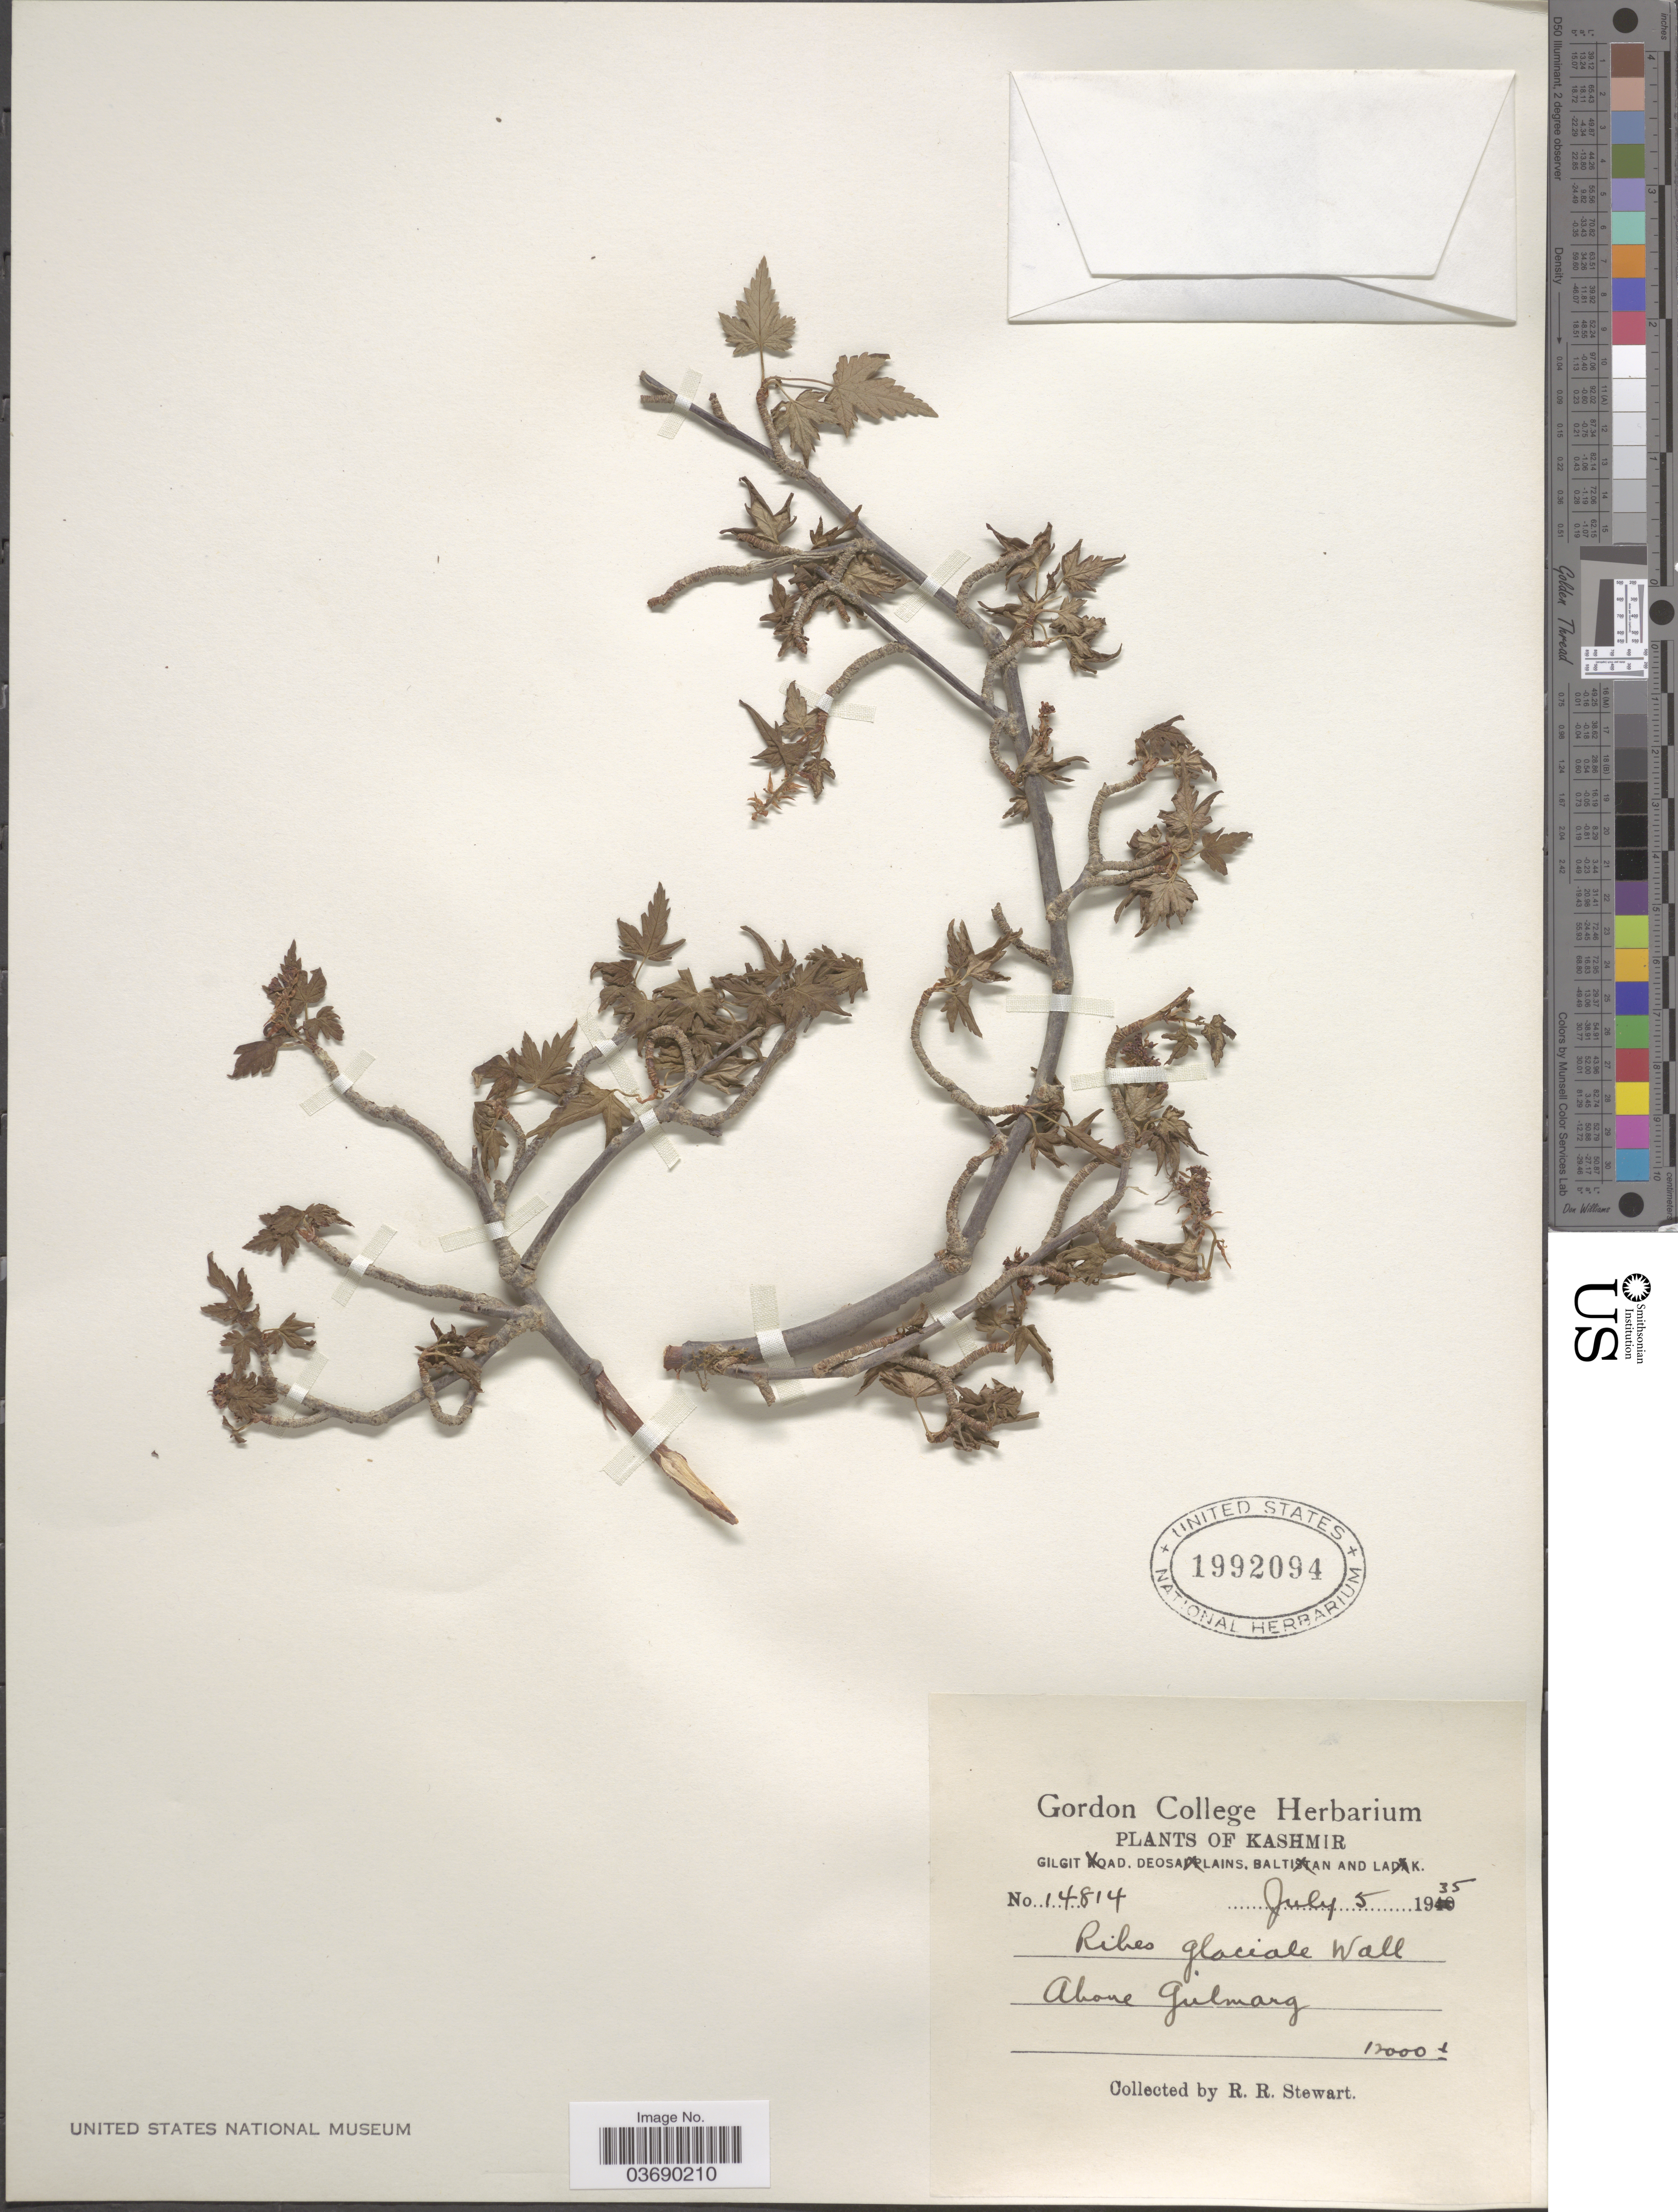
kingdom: Plantae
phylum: Tracheophyta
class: Magnoliopsida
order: Saxifragales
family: Grossulariaceae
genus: Ribes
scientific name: Ribes glaciale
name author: Wall.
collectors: R. Stewart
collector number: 14814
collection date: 1935-07-05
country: India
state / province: Jammu and Kashmir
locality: Kashmir. Above Gulmang.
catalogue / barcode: US 1992094